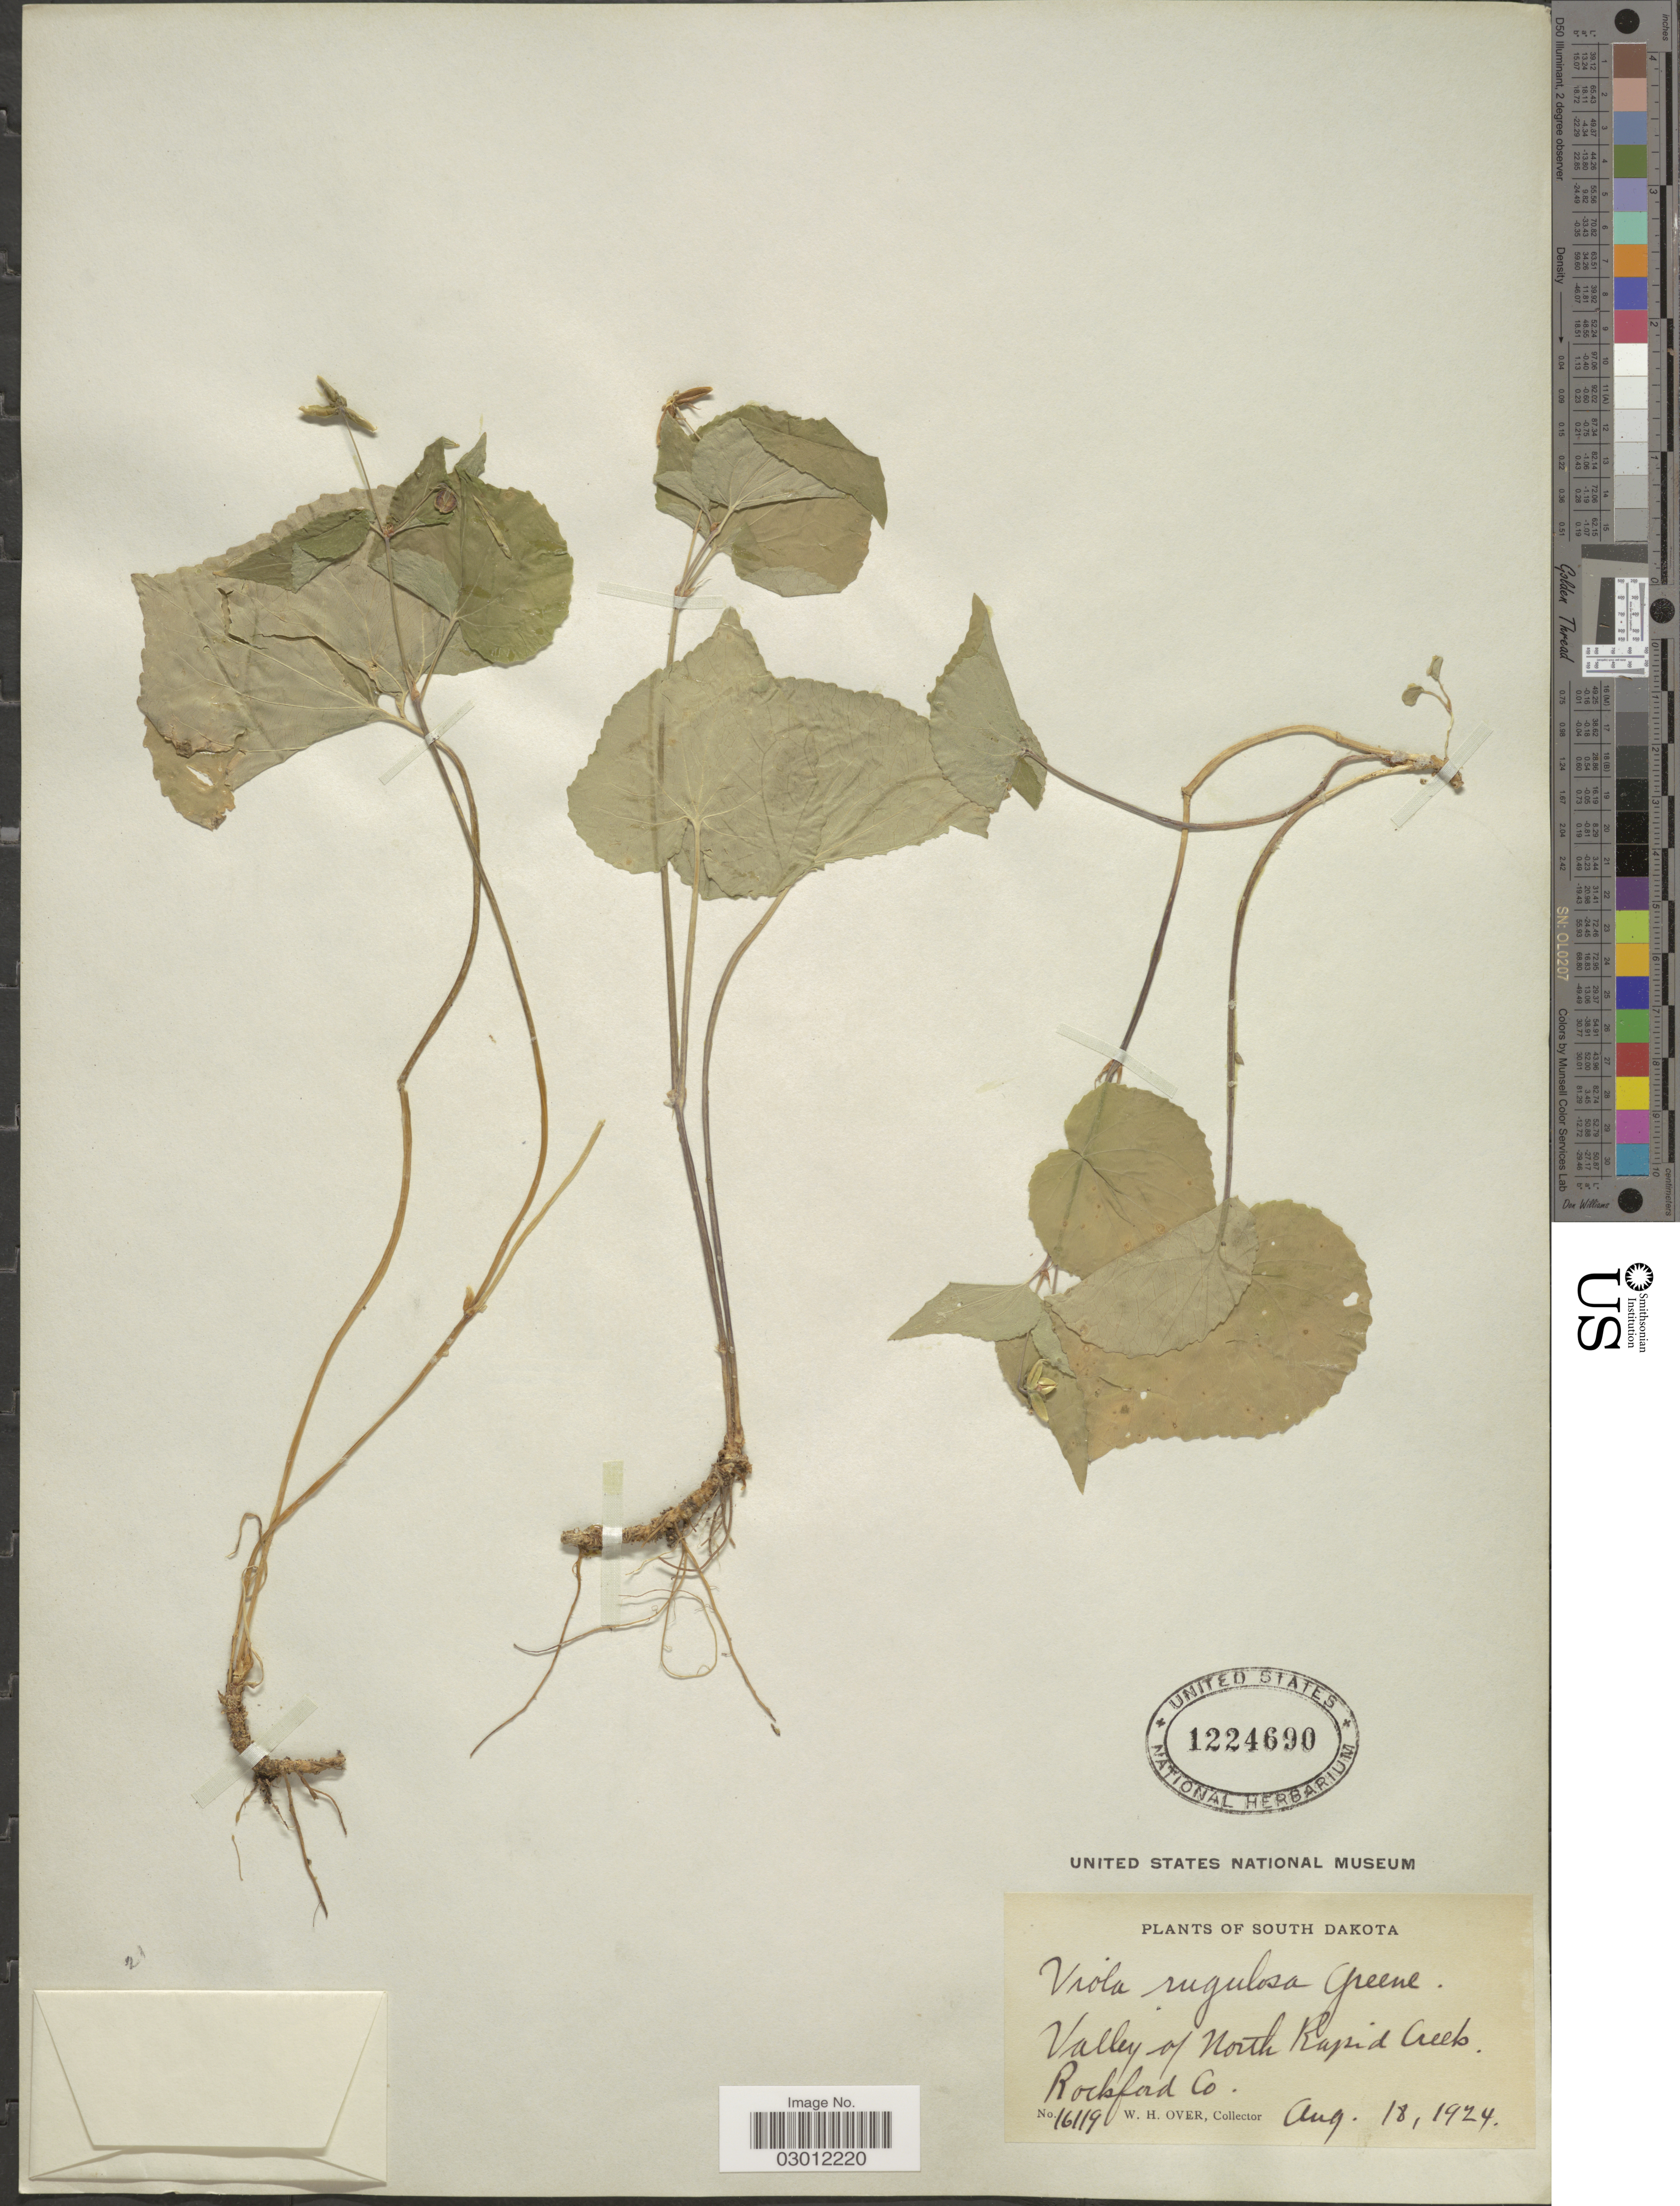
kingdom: Plantae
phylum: Tracheophyta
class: Magnoliopsida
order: Malpighiales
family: Violaceae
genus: Viola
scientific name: Viola canadensis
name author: L.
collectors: W. Over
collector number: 16119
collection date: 1924-08-18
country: United States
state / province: South Dakota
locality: Valley of North Rapid Creek. Rockford Co.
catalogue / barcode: US 1224690